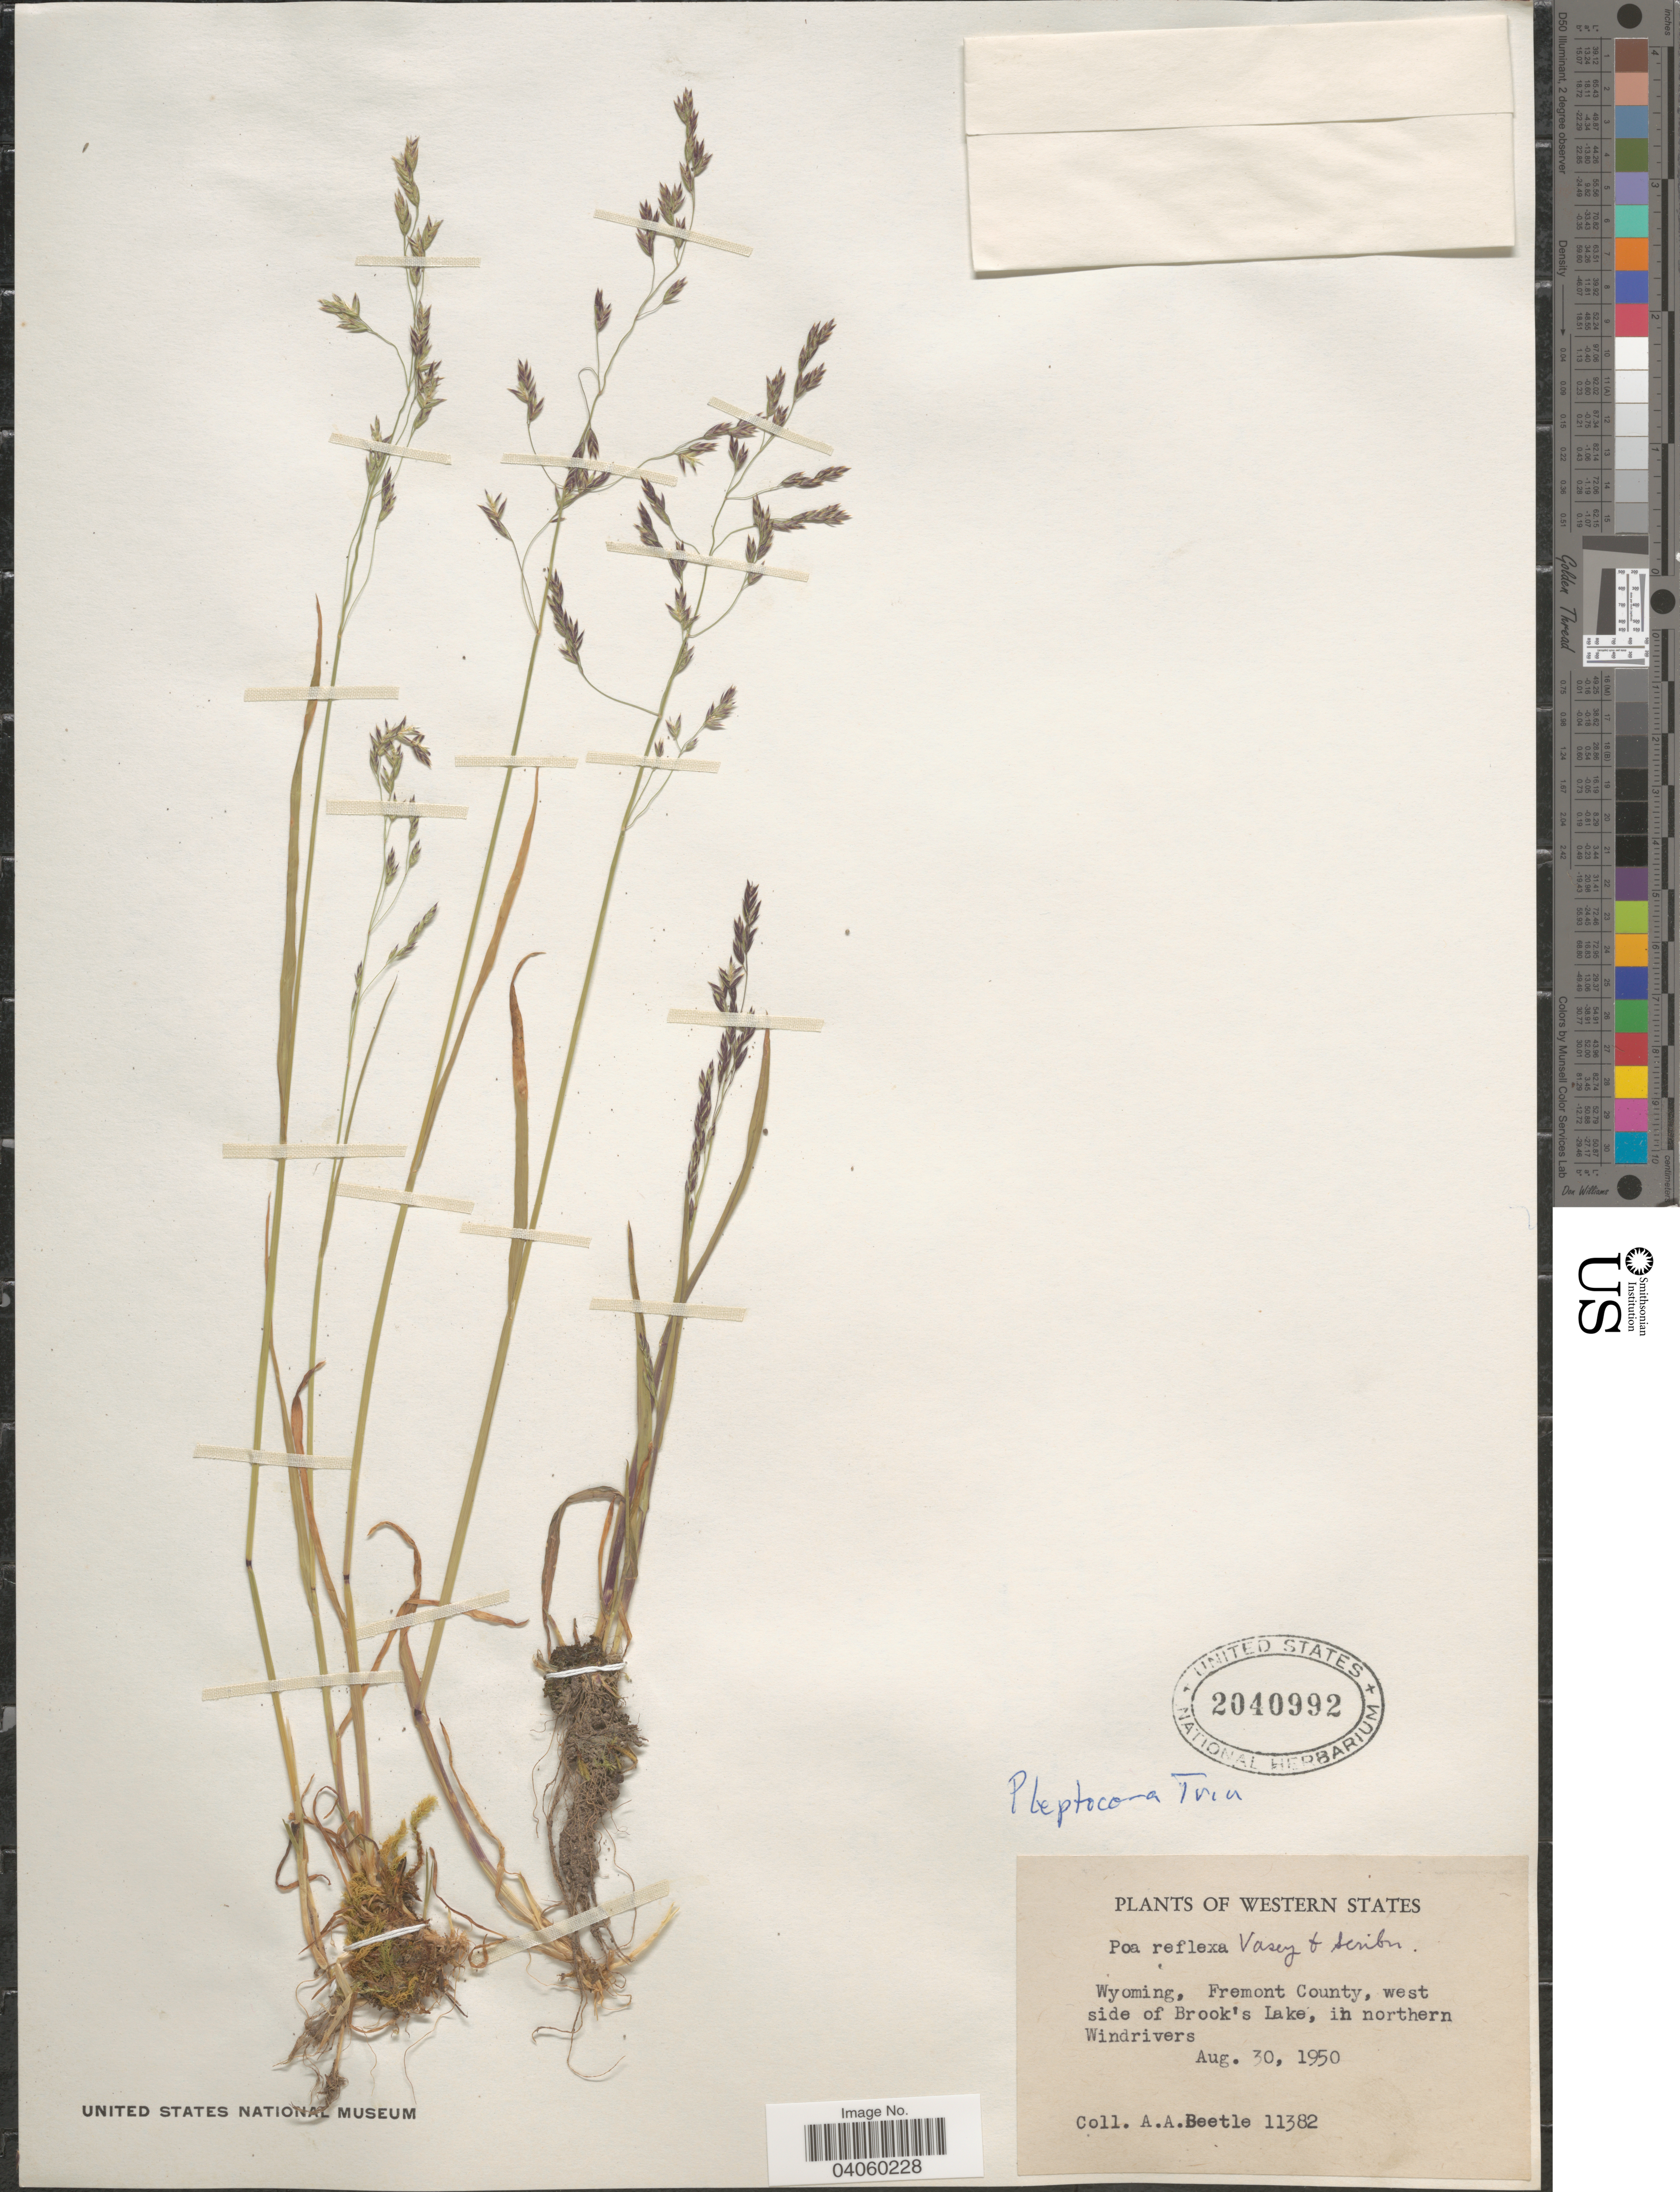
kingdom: Plantae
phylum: Tracheophyta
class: Liliopsida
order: Poales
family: Poaceae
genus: Poa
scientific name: Poa leptocoma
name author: Trin.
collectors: A. A. Beetle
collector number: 11382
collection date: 1950-08-30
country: United States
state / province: Wyoming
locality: Western States. Fremont County, west side of Brook's Lake, in northern Windrivers.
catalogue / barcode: US 2040992